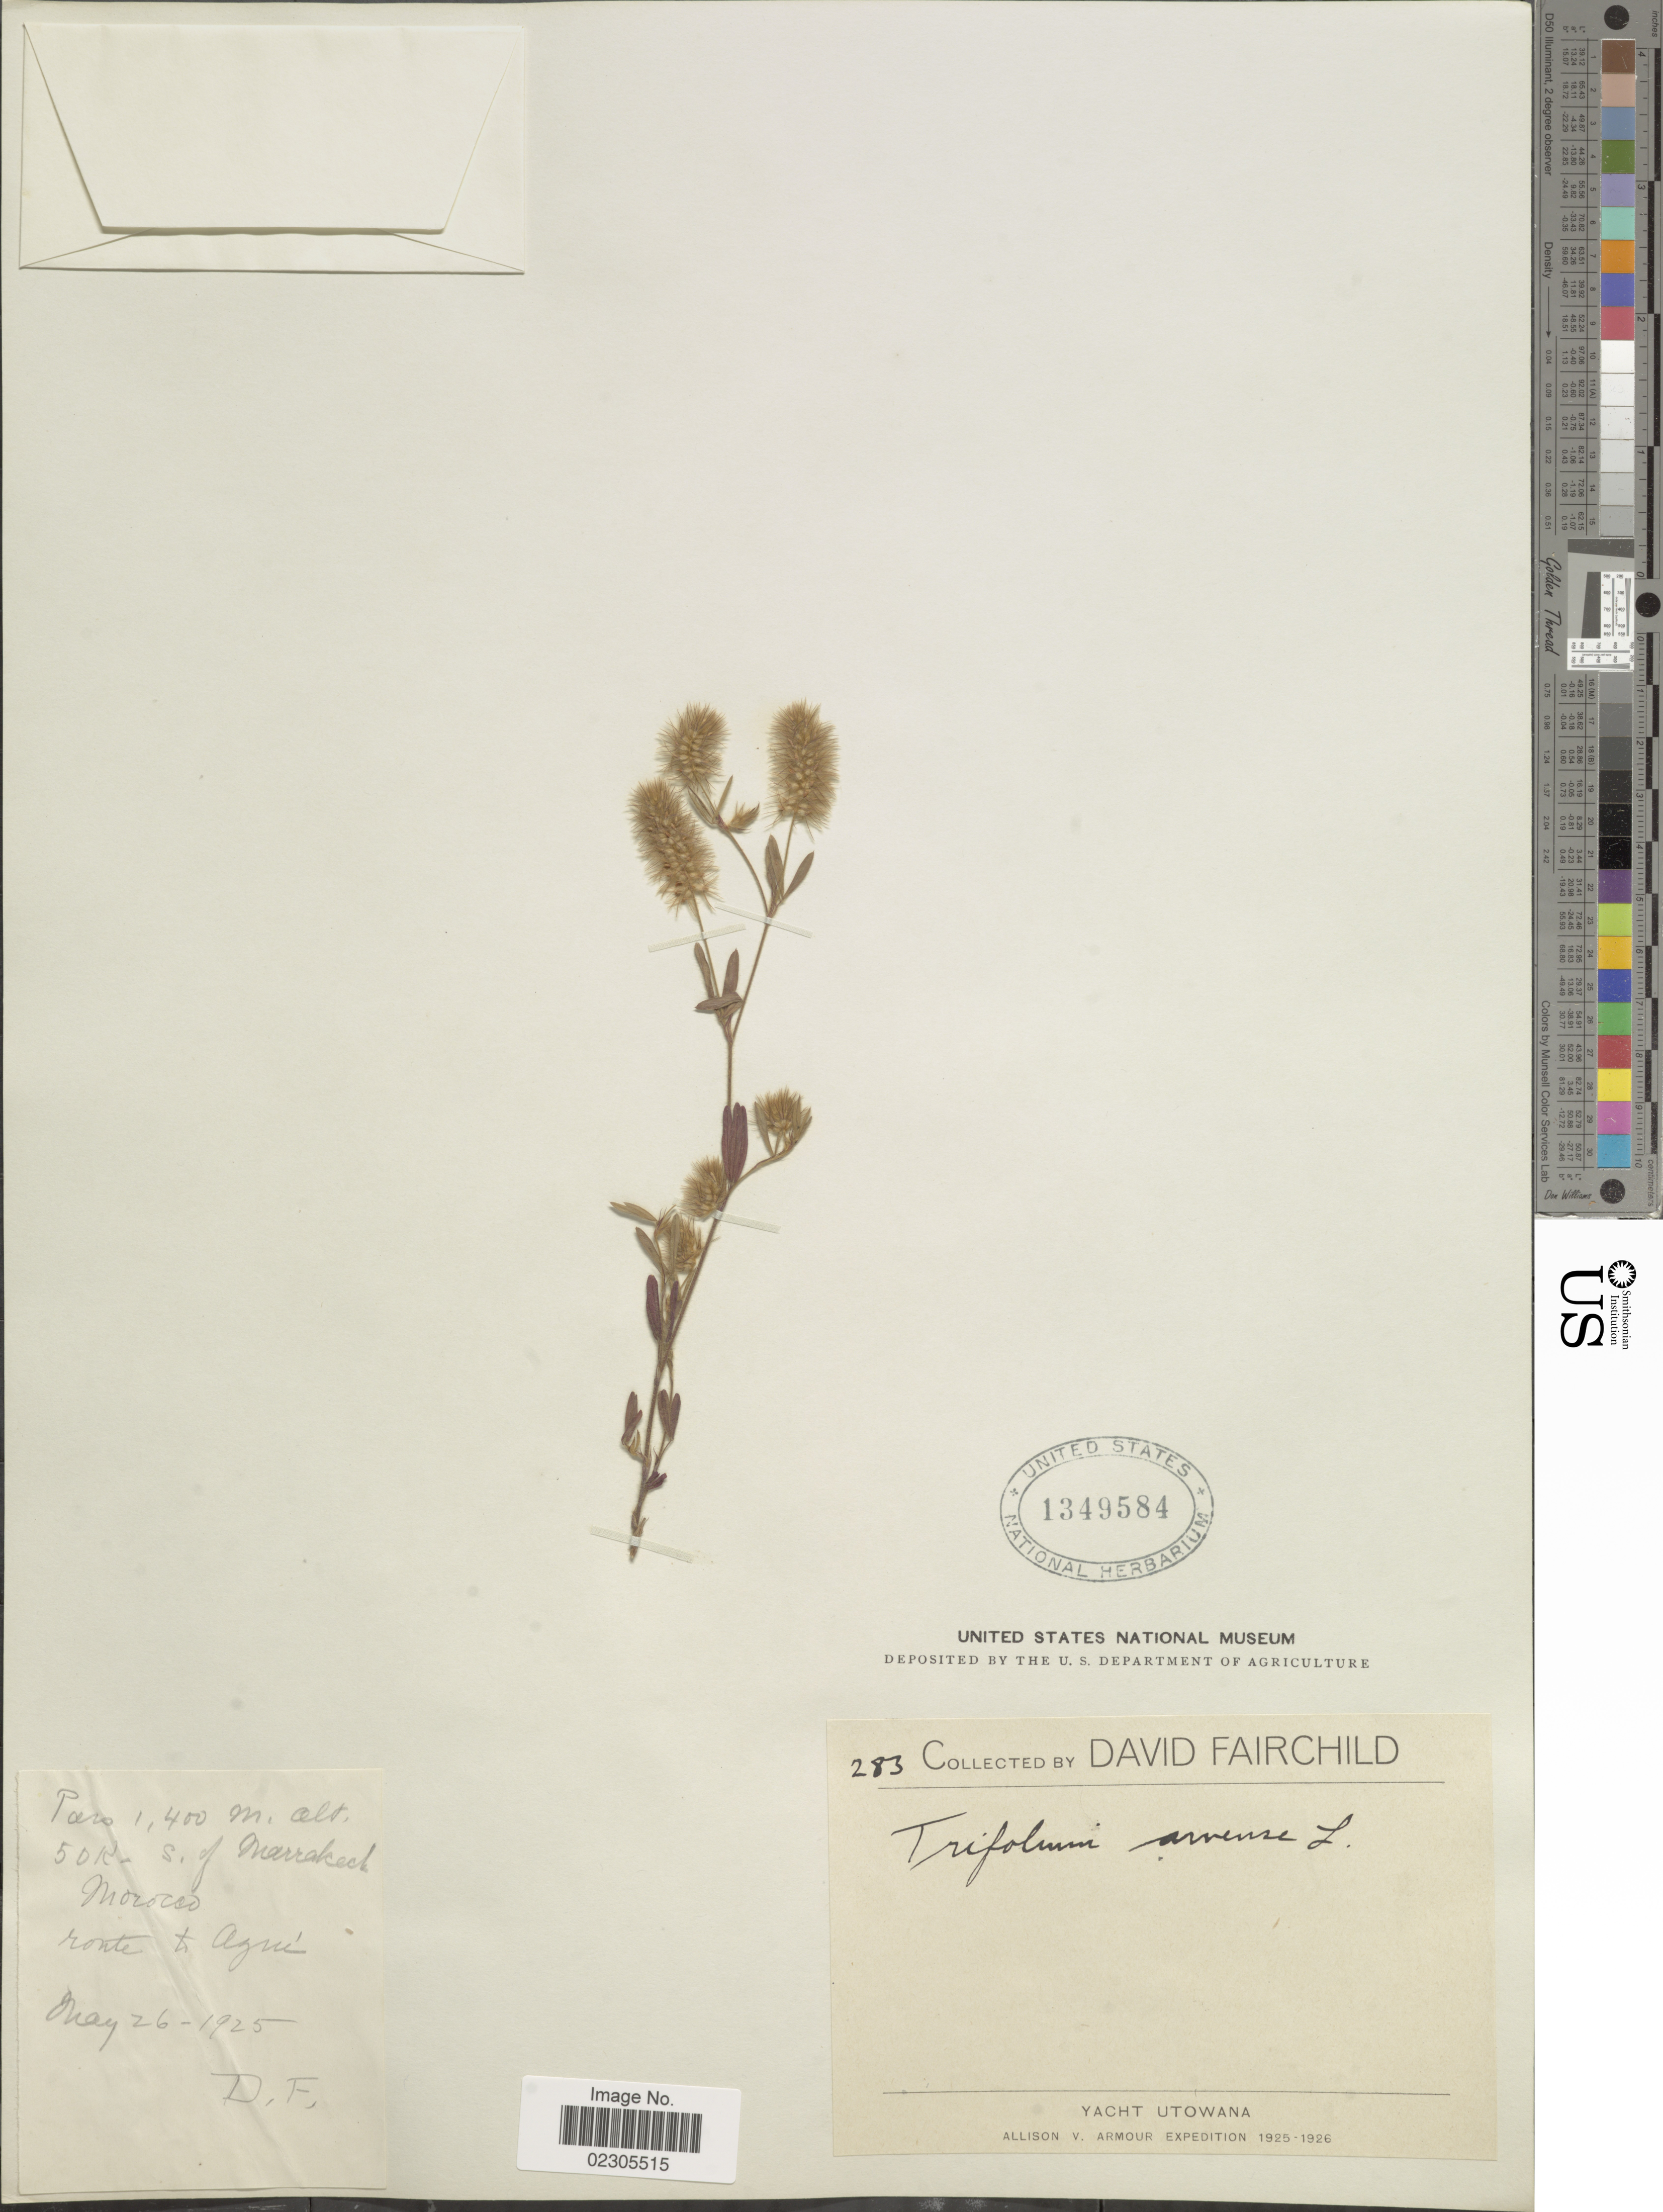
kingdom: Plantae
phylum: Tracheophyta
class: Magnoliopsida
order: Fabales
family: Fabaceae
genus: Trifolium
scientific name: Trifolium arvense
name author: L.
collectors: D. Fairchild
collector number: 283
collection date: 1925-05-26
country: Morocco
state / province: Marrakech-Tensift-Al Haouz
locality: S of Marrakech, route to Agni.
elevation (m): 1400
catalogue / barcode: US 1349584